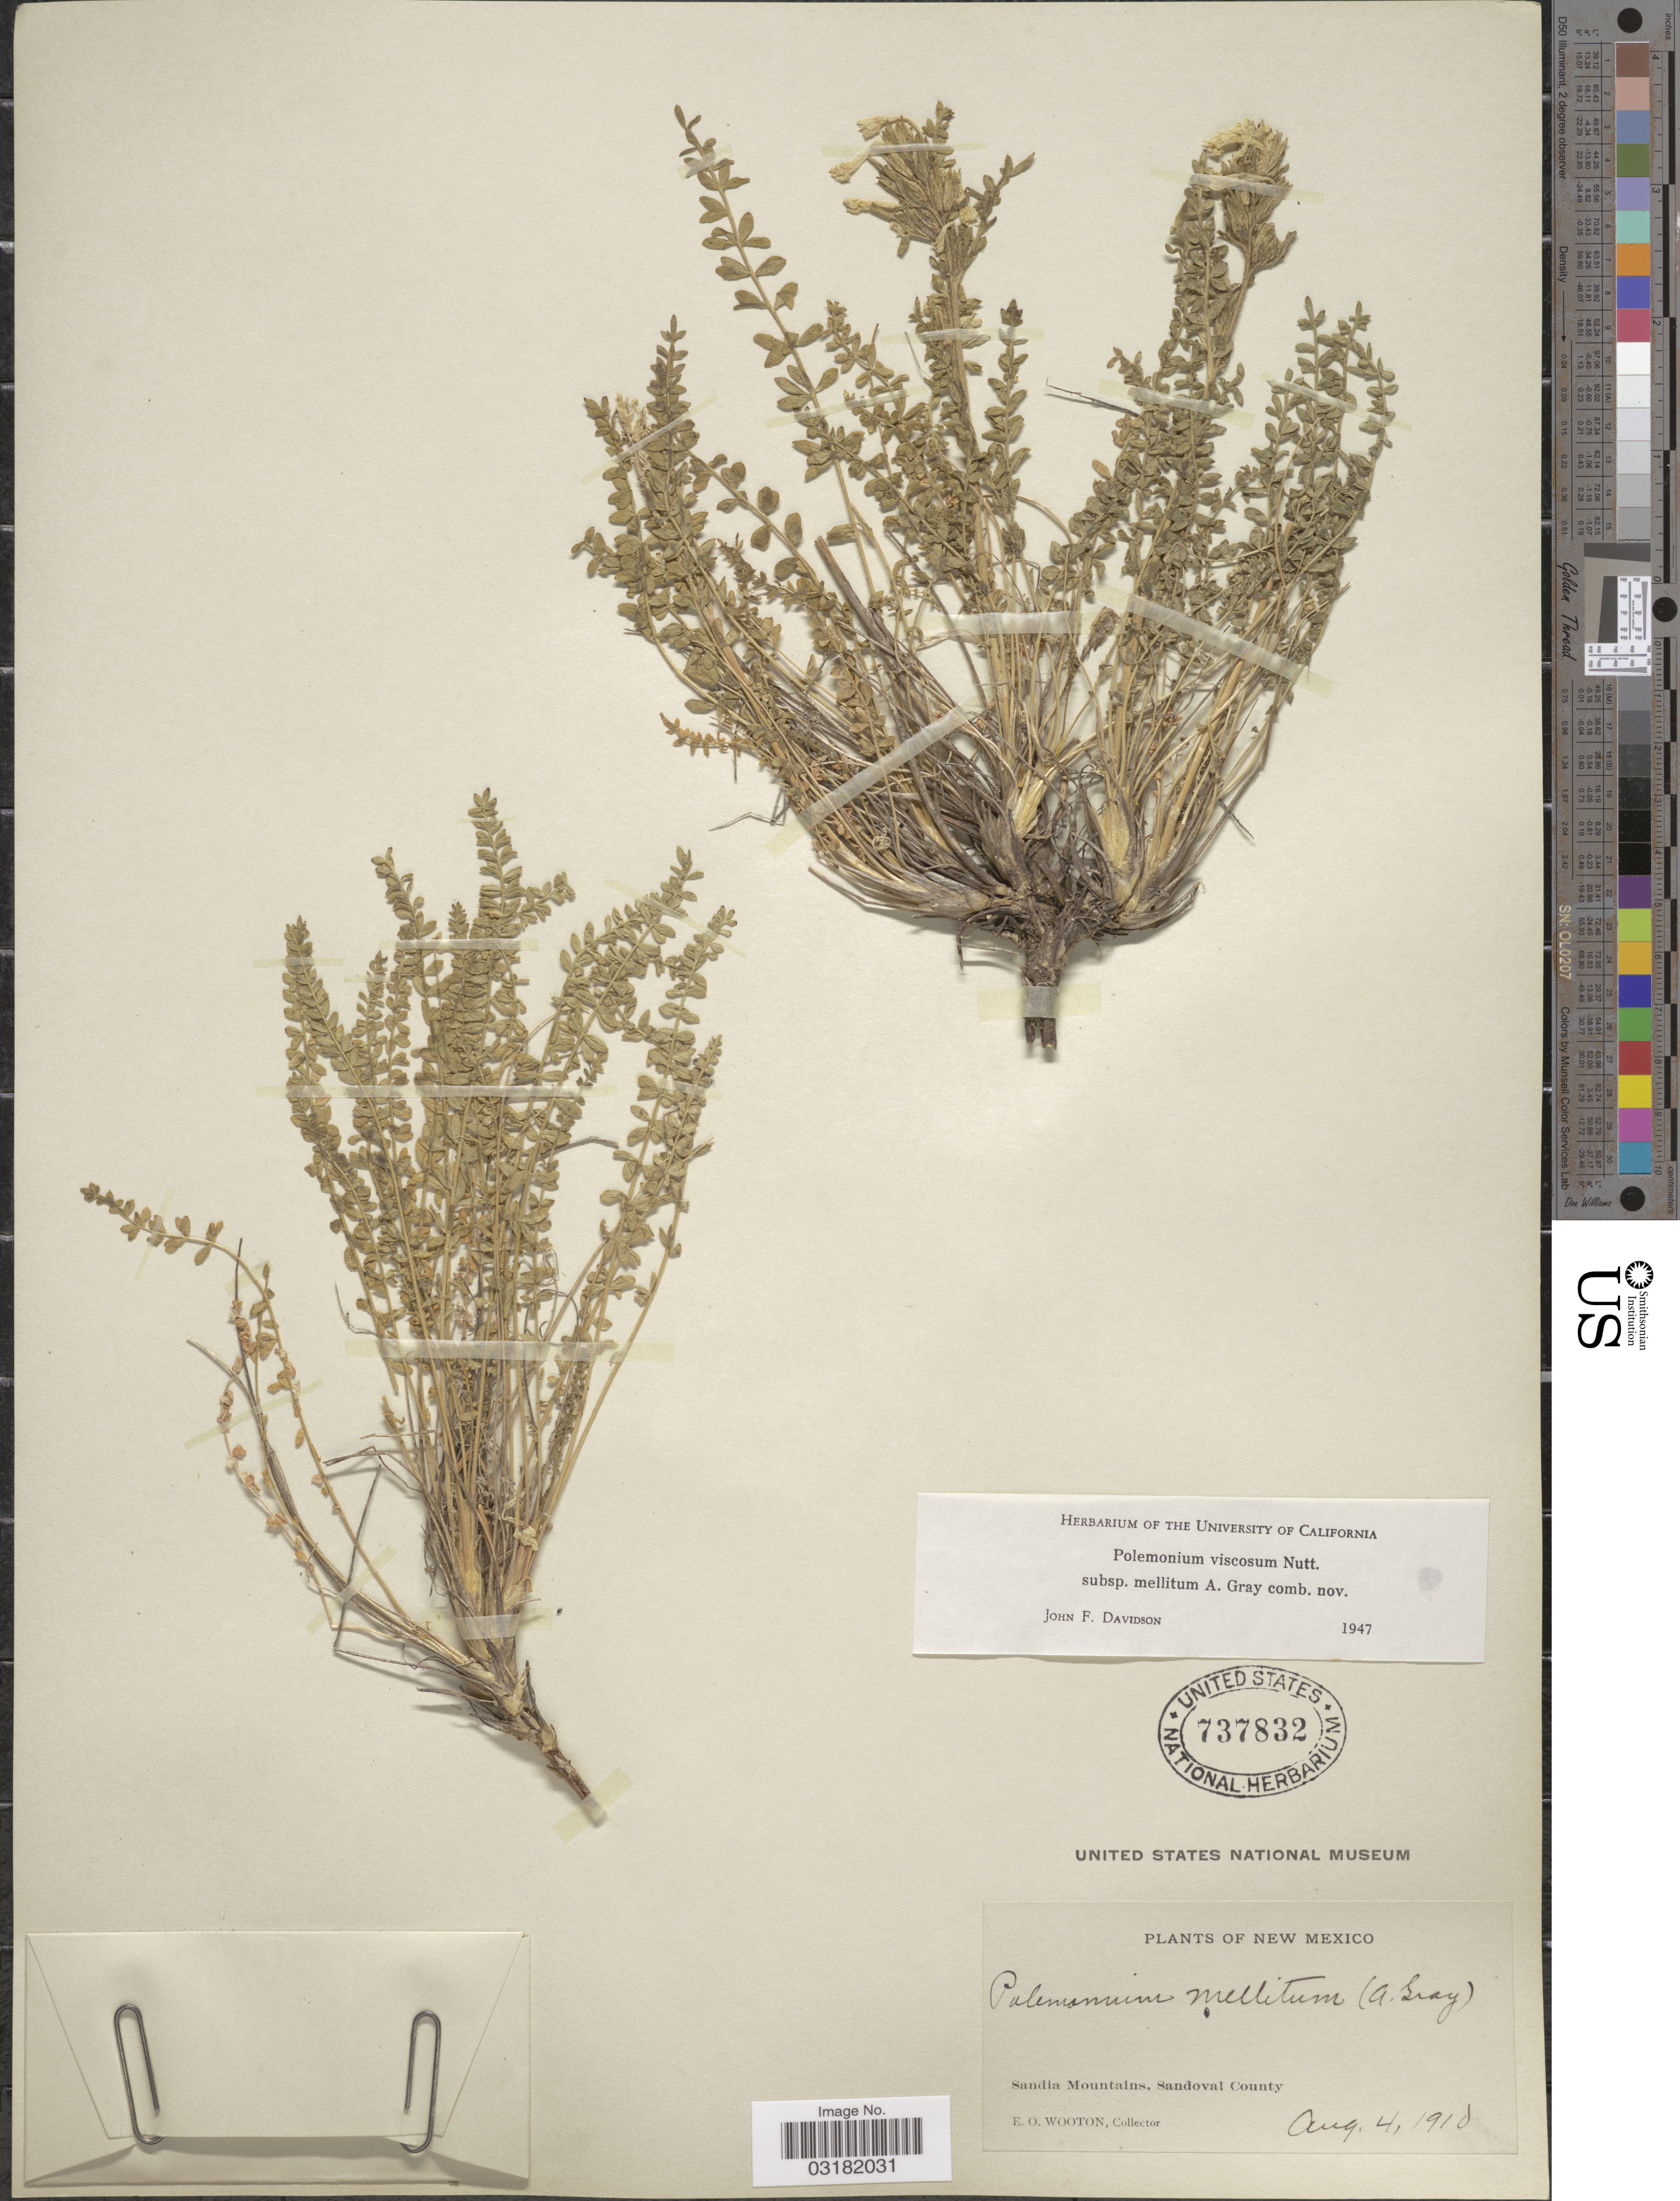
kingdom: Plantae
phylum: Tracheophyta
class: Magnoliopsida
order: Ericales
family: Polemoniaceae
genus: Polemonium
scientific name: Polemonium viscosum subsp. mellitum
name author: (A. Gray) J.F. Davidson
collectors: E. O. Wooton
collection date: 1910-08-04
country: United States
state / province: New Mexico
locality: Sandia Mountains, Sandoval County.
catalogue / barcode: US 737832